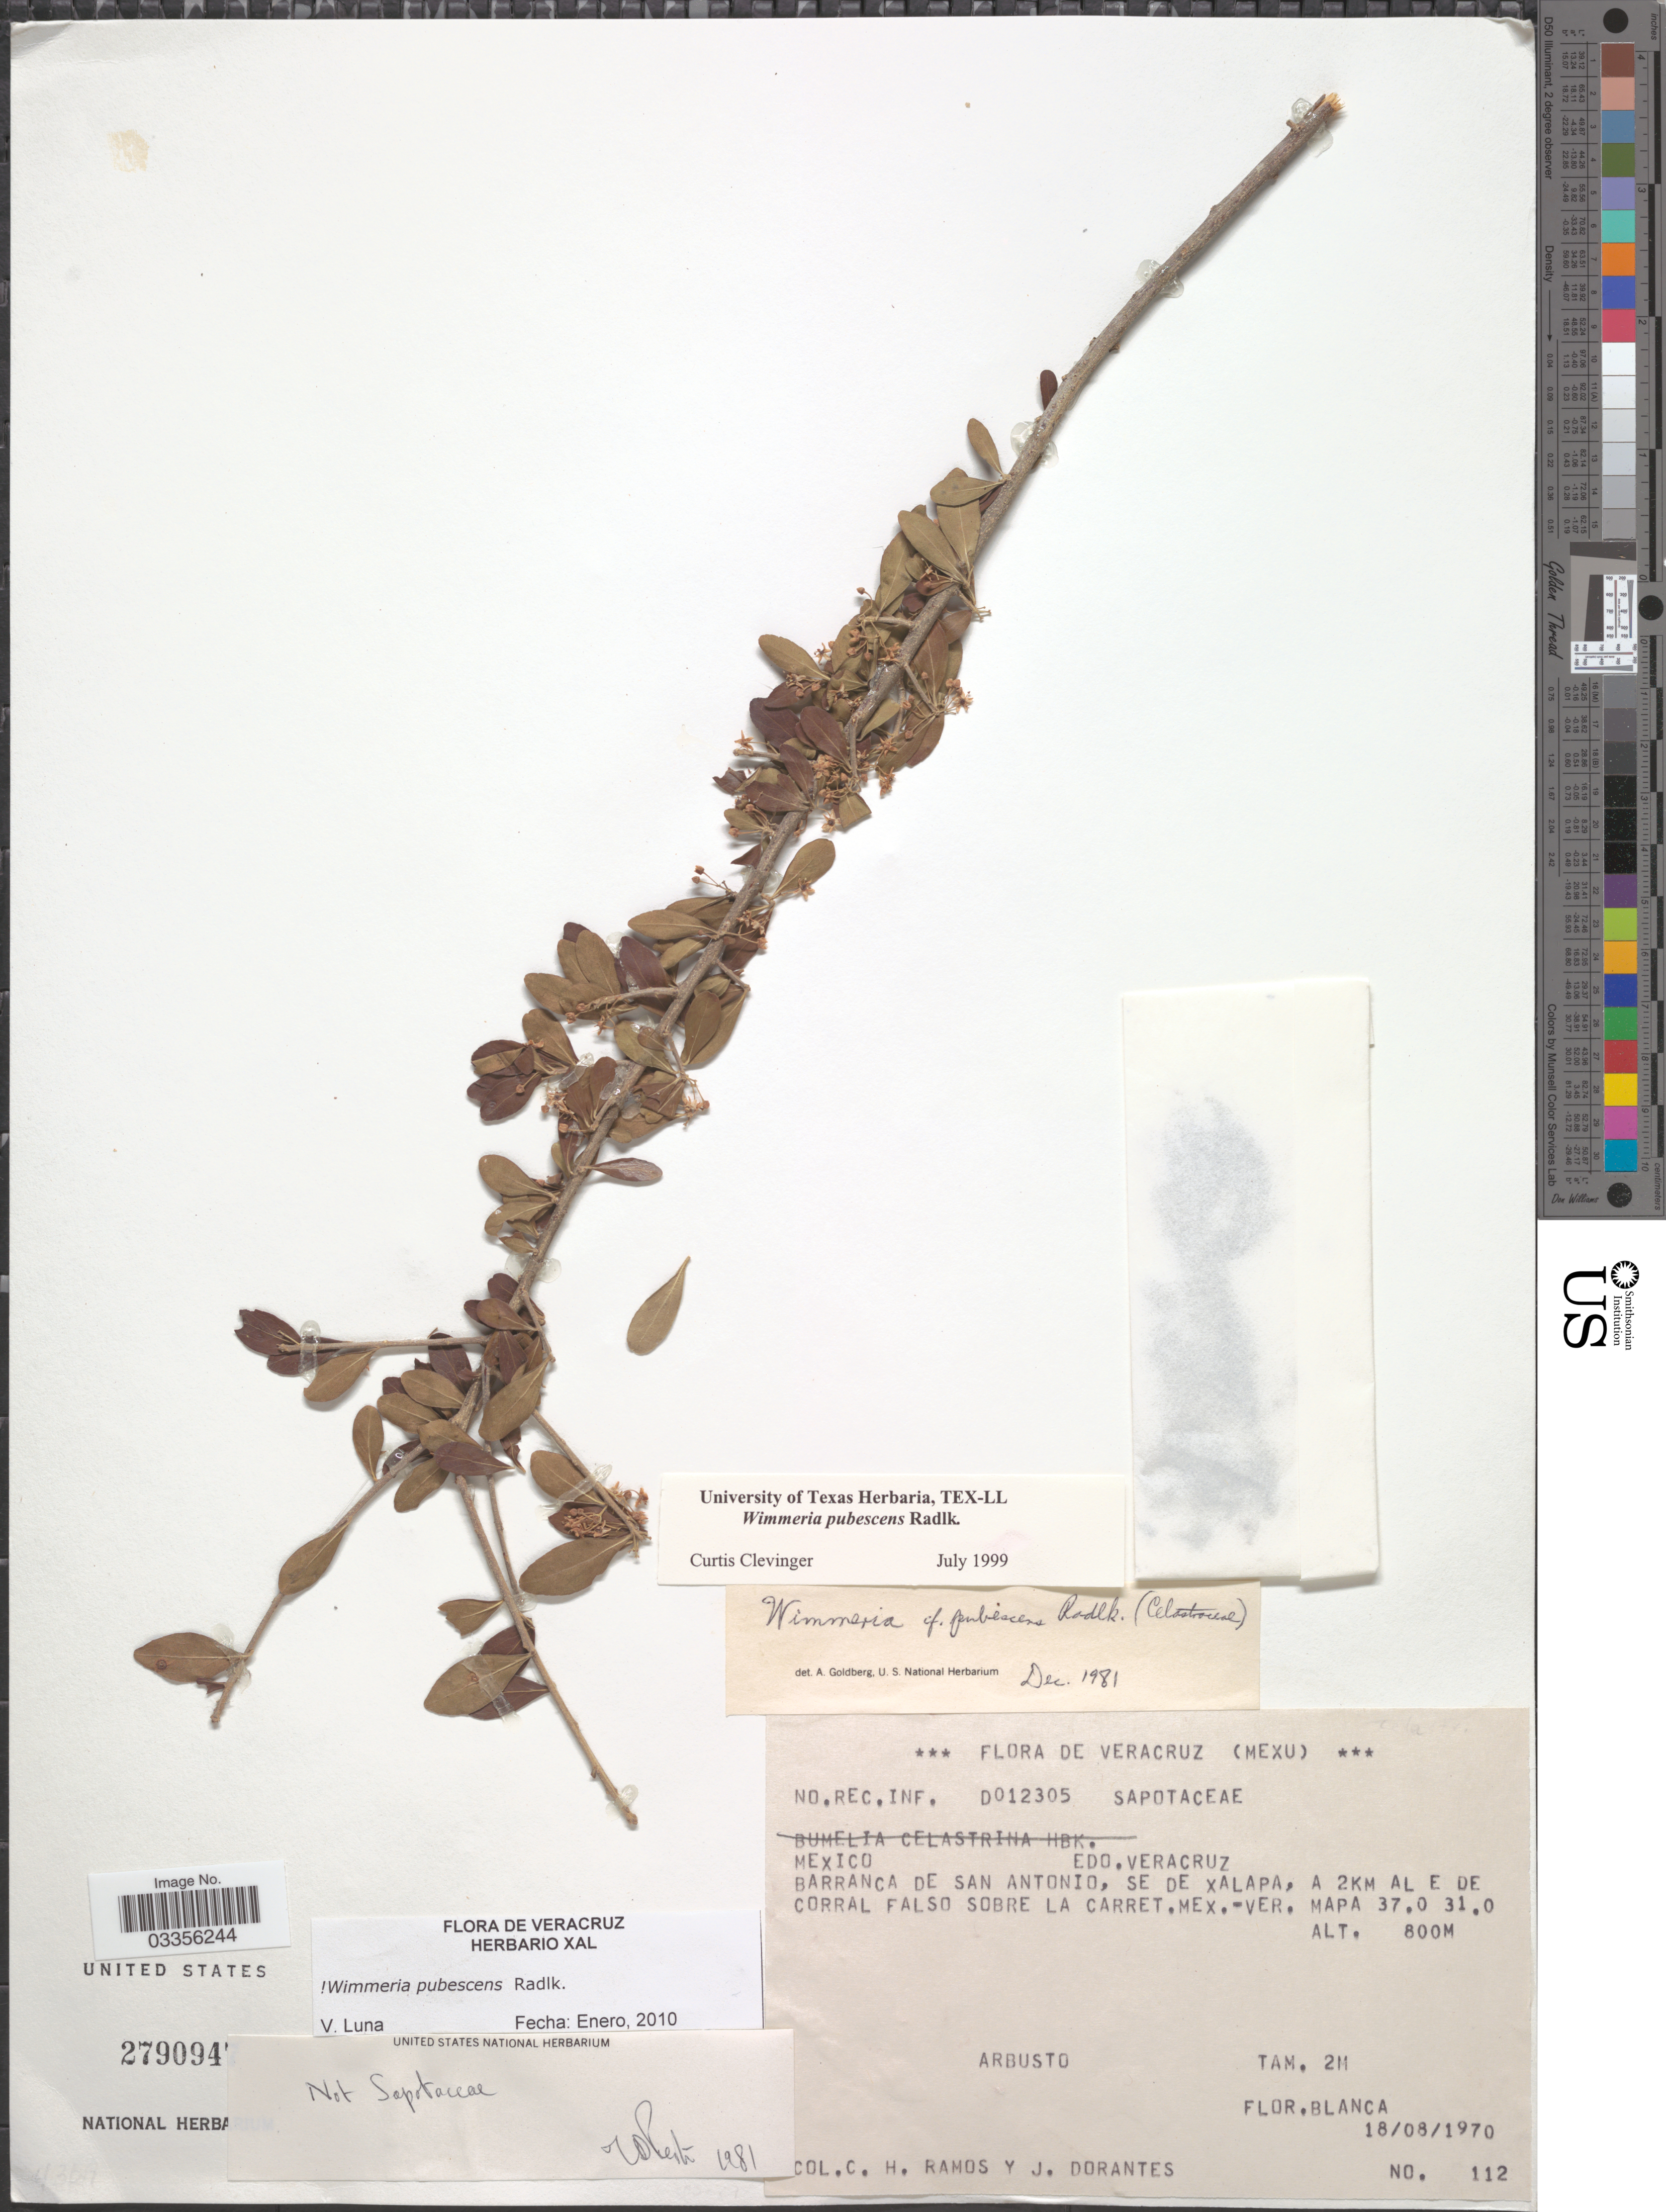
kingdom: Plantae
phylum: Tracheophyta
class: Magnoliopsida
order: Celastrales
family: Celastraceae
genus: Wimmeria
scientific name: Wimmeria pubescens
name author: Radlk.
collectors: C. H. Ramos & J. Dorantes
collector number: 112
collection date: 1970-08-18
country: Mexico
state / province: Veracruz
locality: Veracruz. Barranca de San Antonio, Se de Xalapa, a 2 km al E de Corral Falso Sobre La Carret. Mex.-Ver. Mapa 370 31.0.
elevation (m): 800